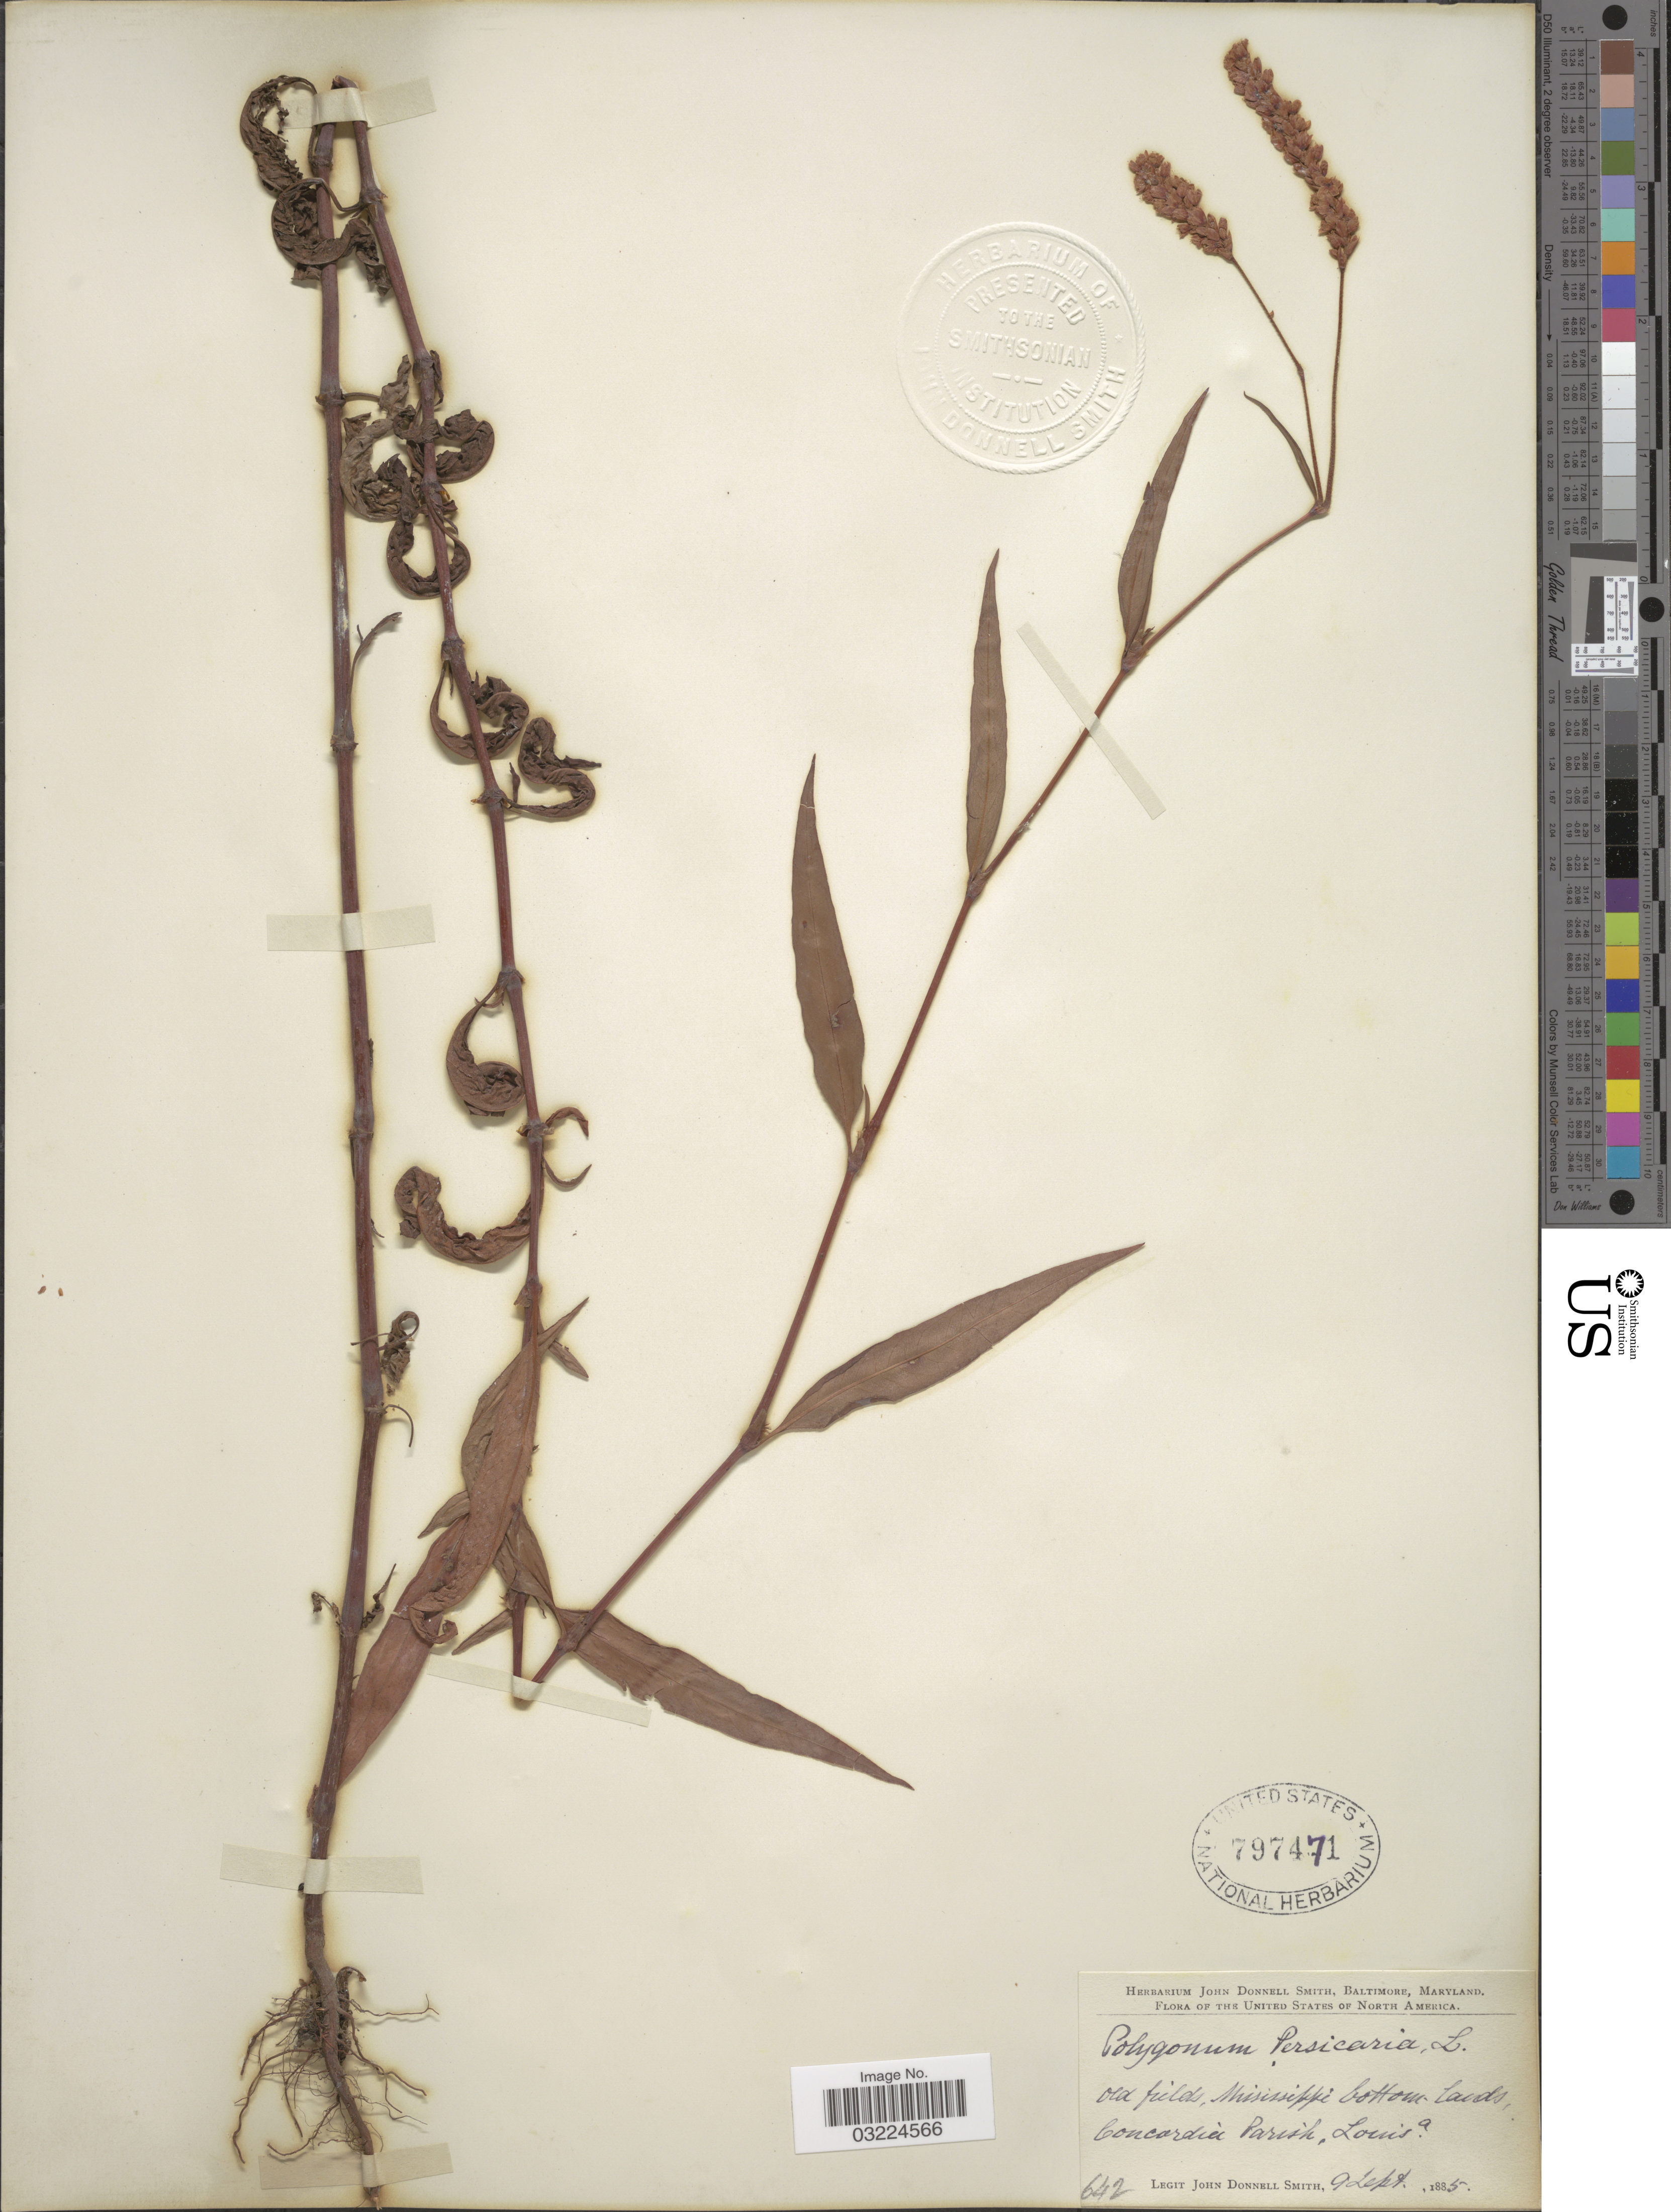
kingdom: Plantae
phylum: Tracheophyta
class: Magnoliopsida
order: Caryophyllales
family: Polygonaceae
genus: Persicaria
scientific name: Persicaria pensylvanica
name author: (L.) M. Gómez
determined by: Atha, D. E.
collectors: J. Donnell Smith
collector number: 642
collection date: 1885-09-09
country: United States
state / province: Louisiana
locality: Old fields, Mississippi bottom lands, Concordia Parish.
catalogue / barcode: US 797471